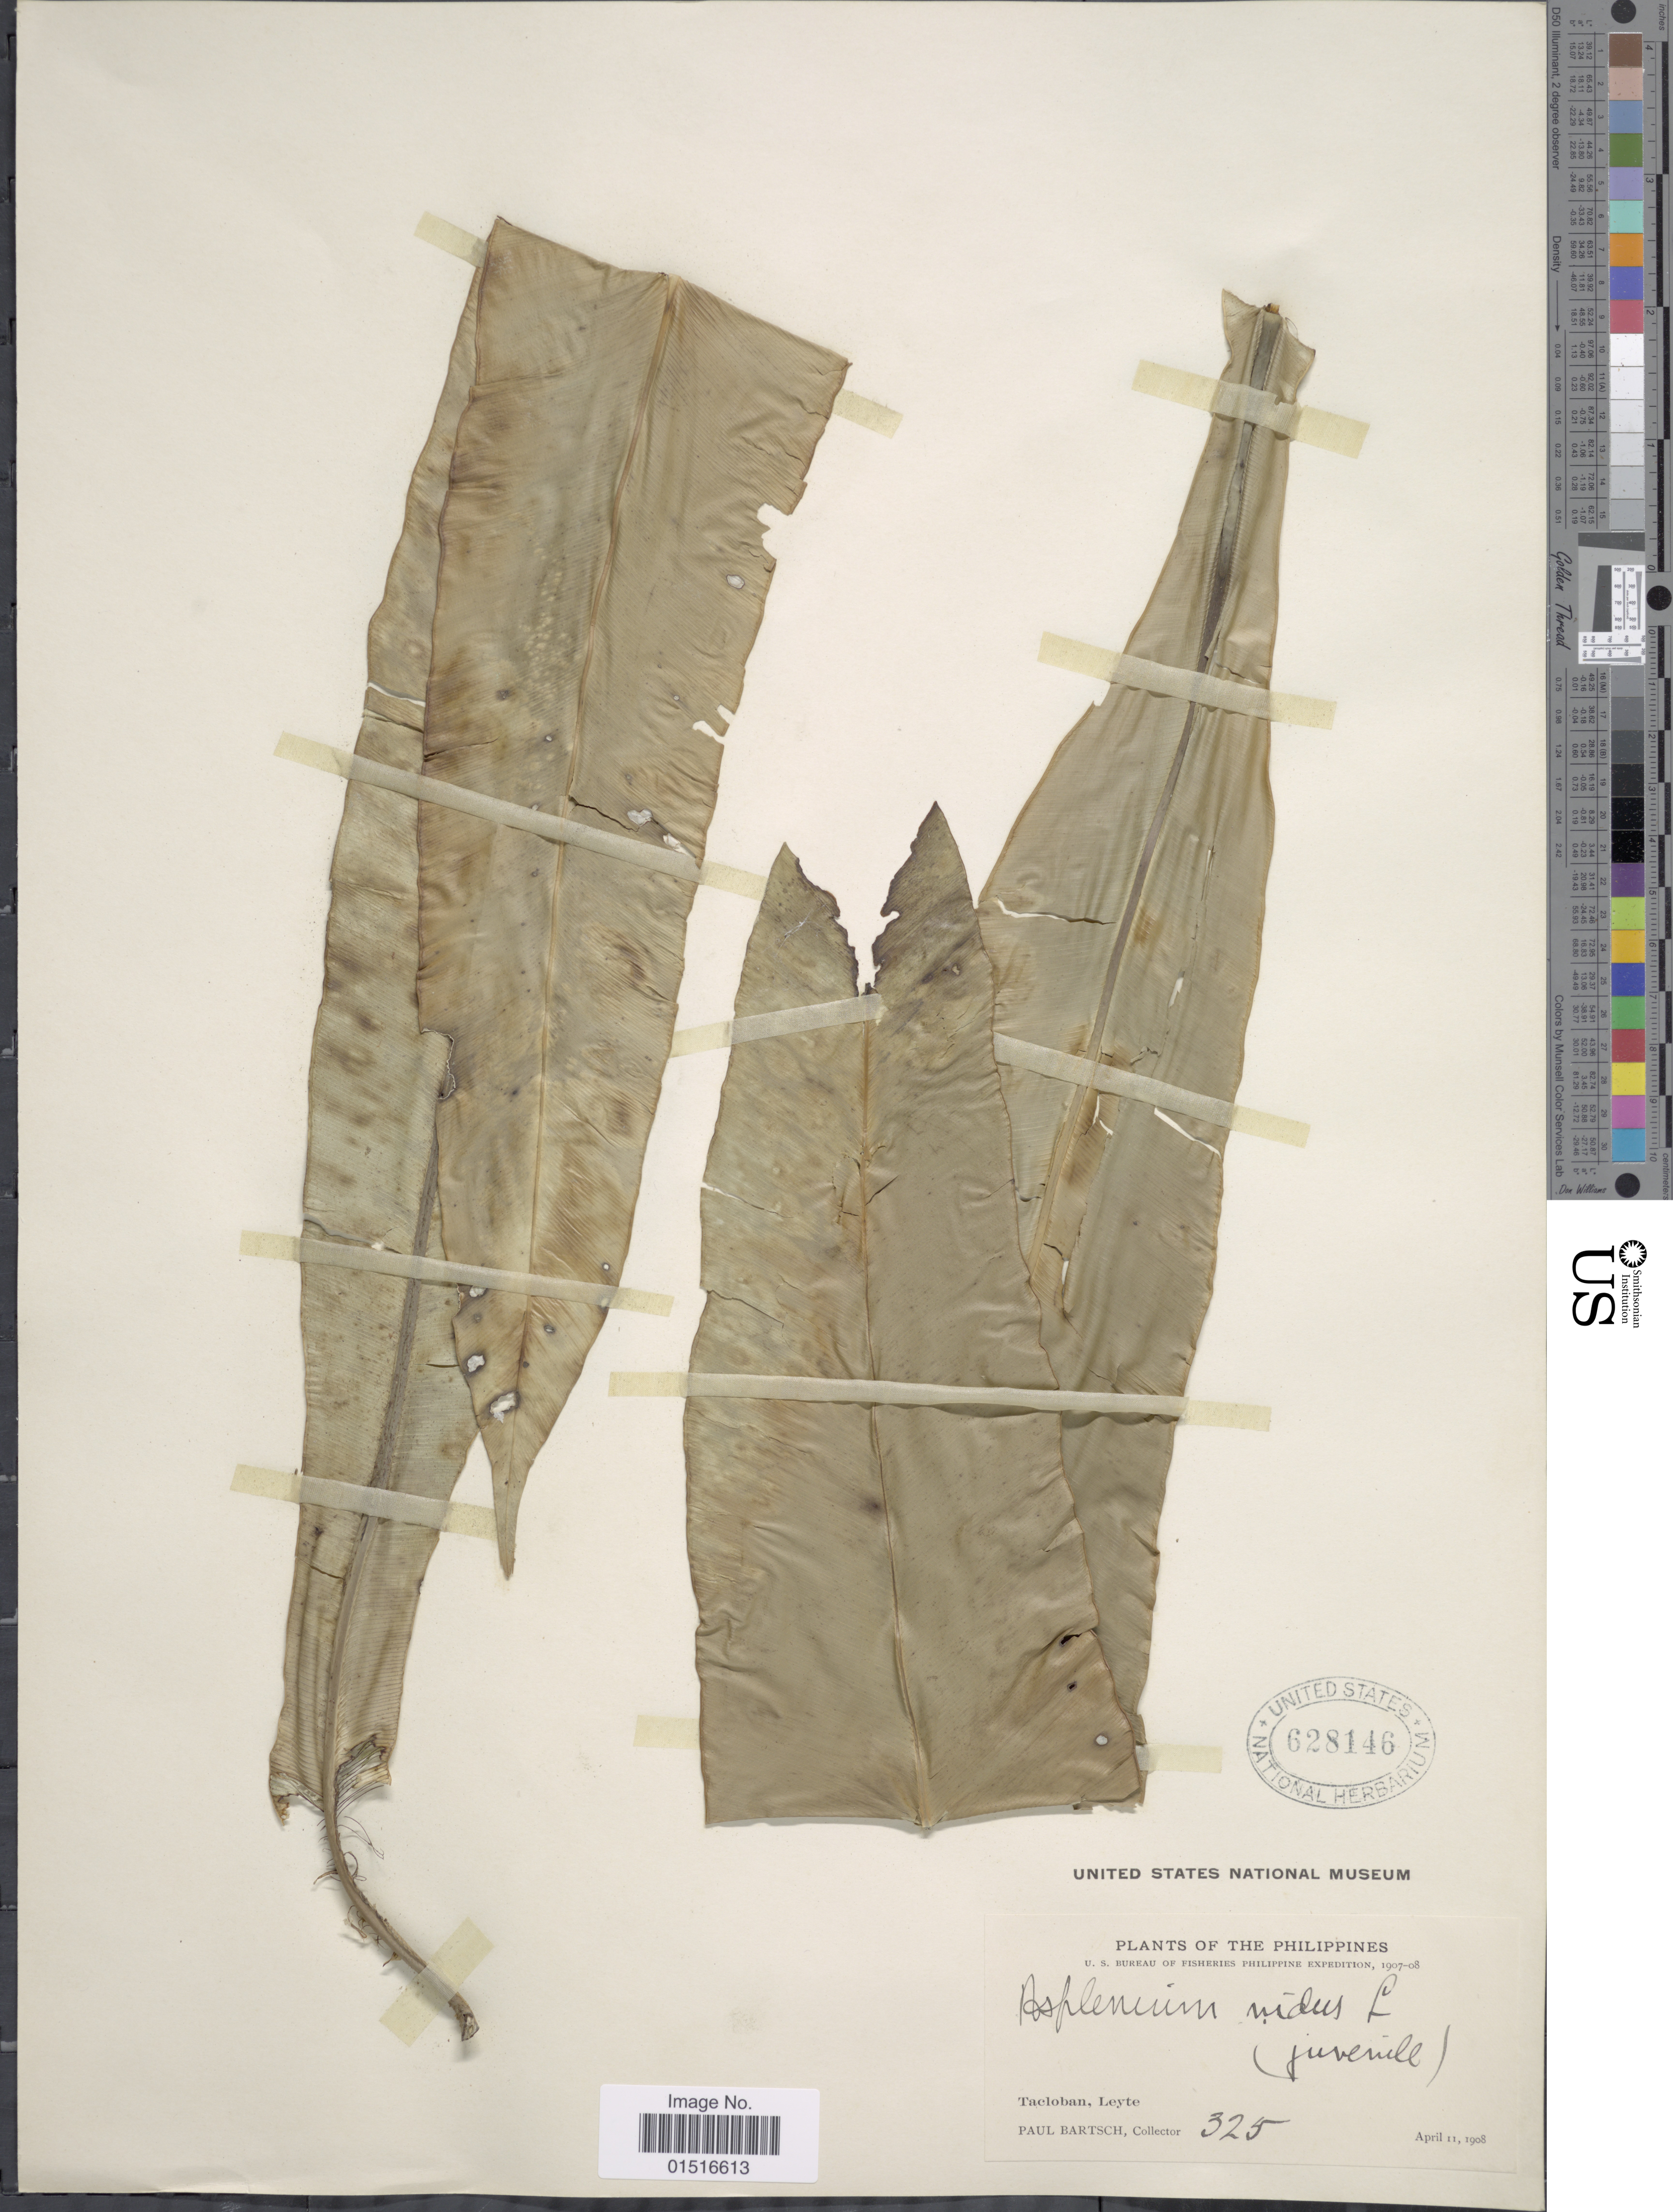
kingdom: Plantae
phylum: Tracheophyta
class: Polypodiopsida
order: Polypodiales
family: Aspleniaceae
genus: Asplenium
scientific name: Asplenium nidus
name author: L.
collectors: P. Bartsch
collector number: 325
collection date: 1908-04-11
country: Philippines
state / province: Eastern Visayas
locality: Tacloban, Leyte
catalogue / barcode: US 628146